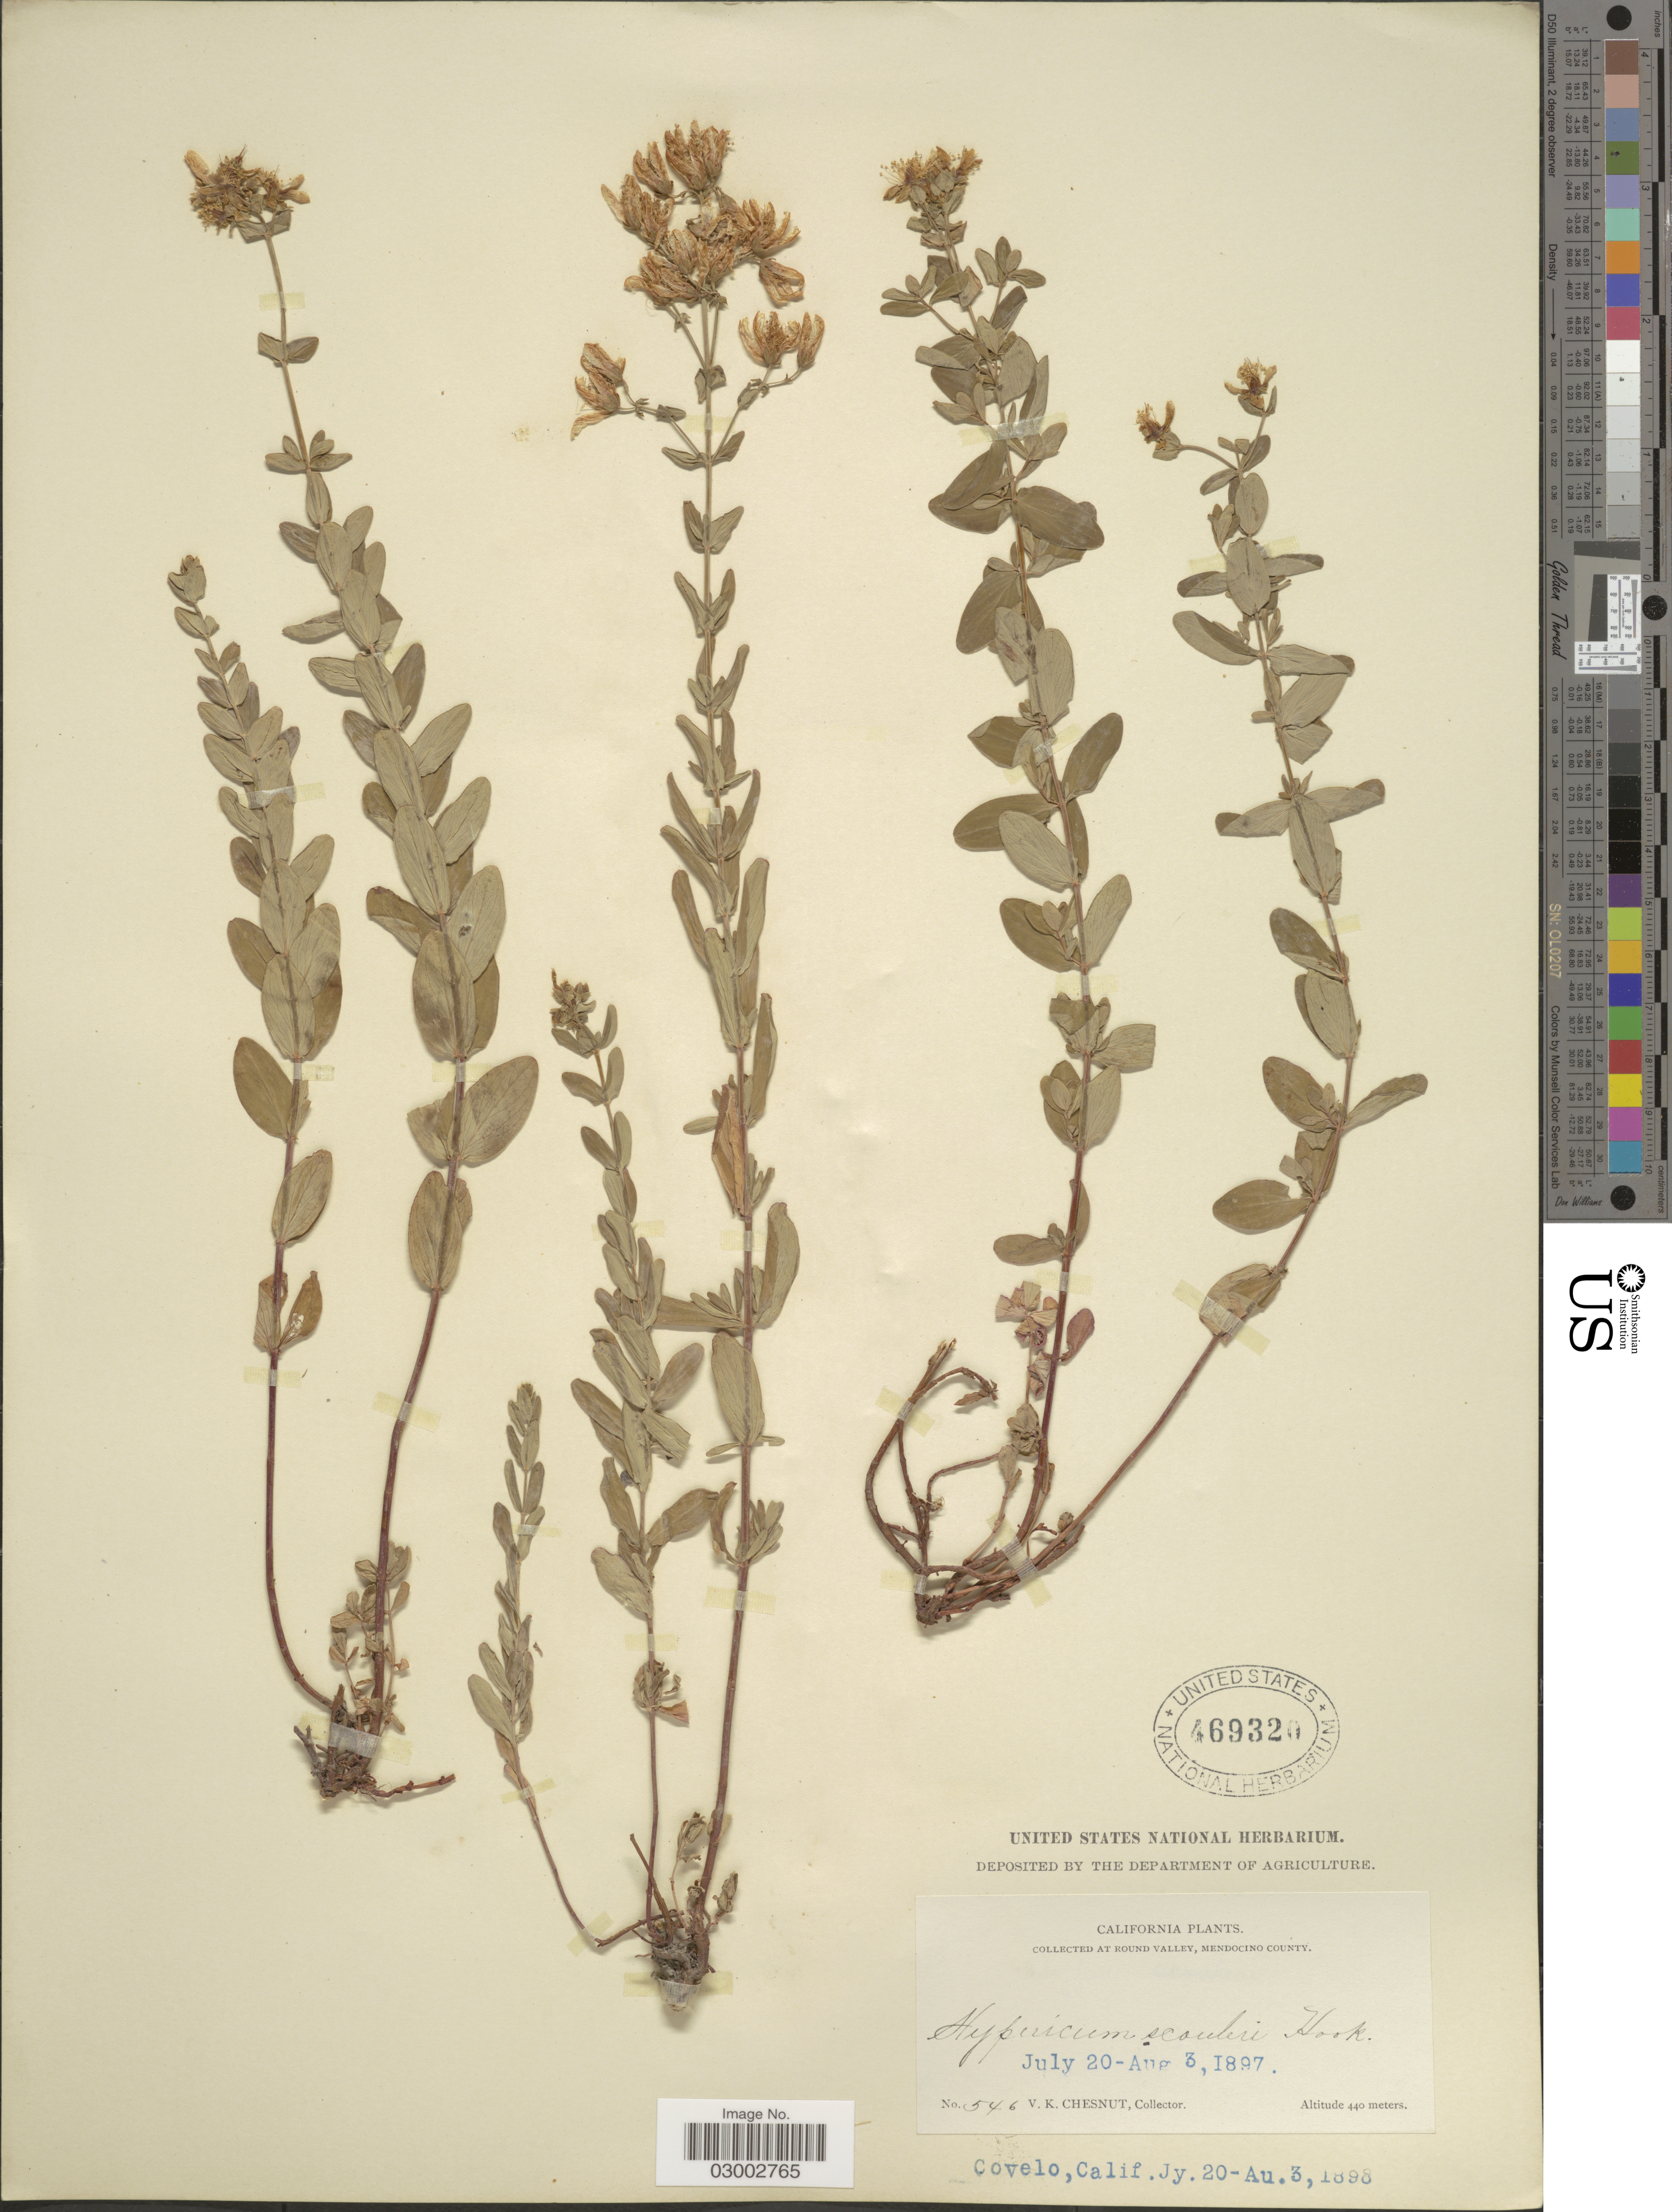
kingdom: Plantae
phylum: Tracheophyta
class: Magnoliopsida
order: Malpighiales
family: Hypericaceae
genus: Hypericum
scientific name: Hypericum scouleri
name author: Hook.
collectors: V. K. Chestnut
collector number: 546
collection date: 1897-07-20/1897-08-03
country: United States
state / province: California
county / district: Mendocino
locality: At Round Valley, Mendocino County. Covelo.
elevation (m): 440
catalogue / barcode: US 469320